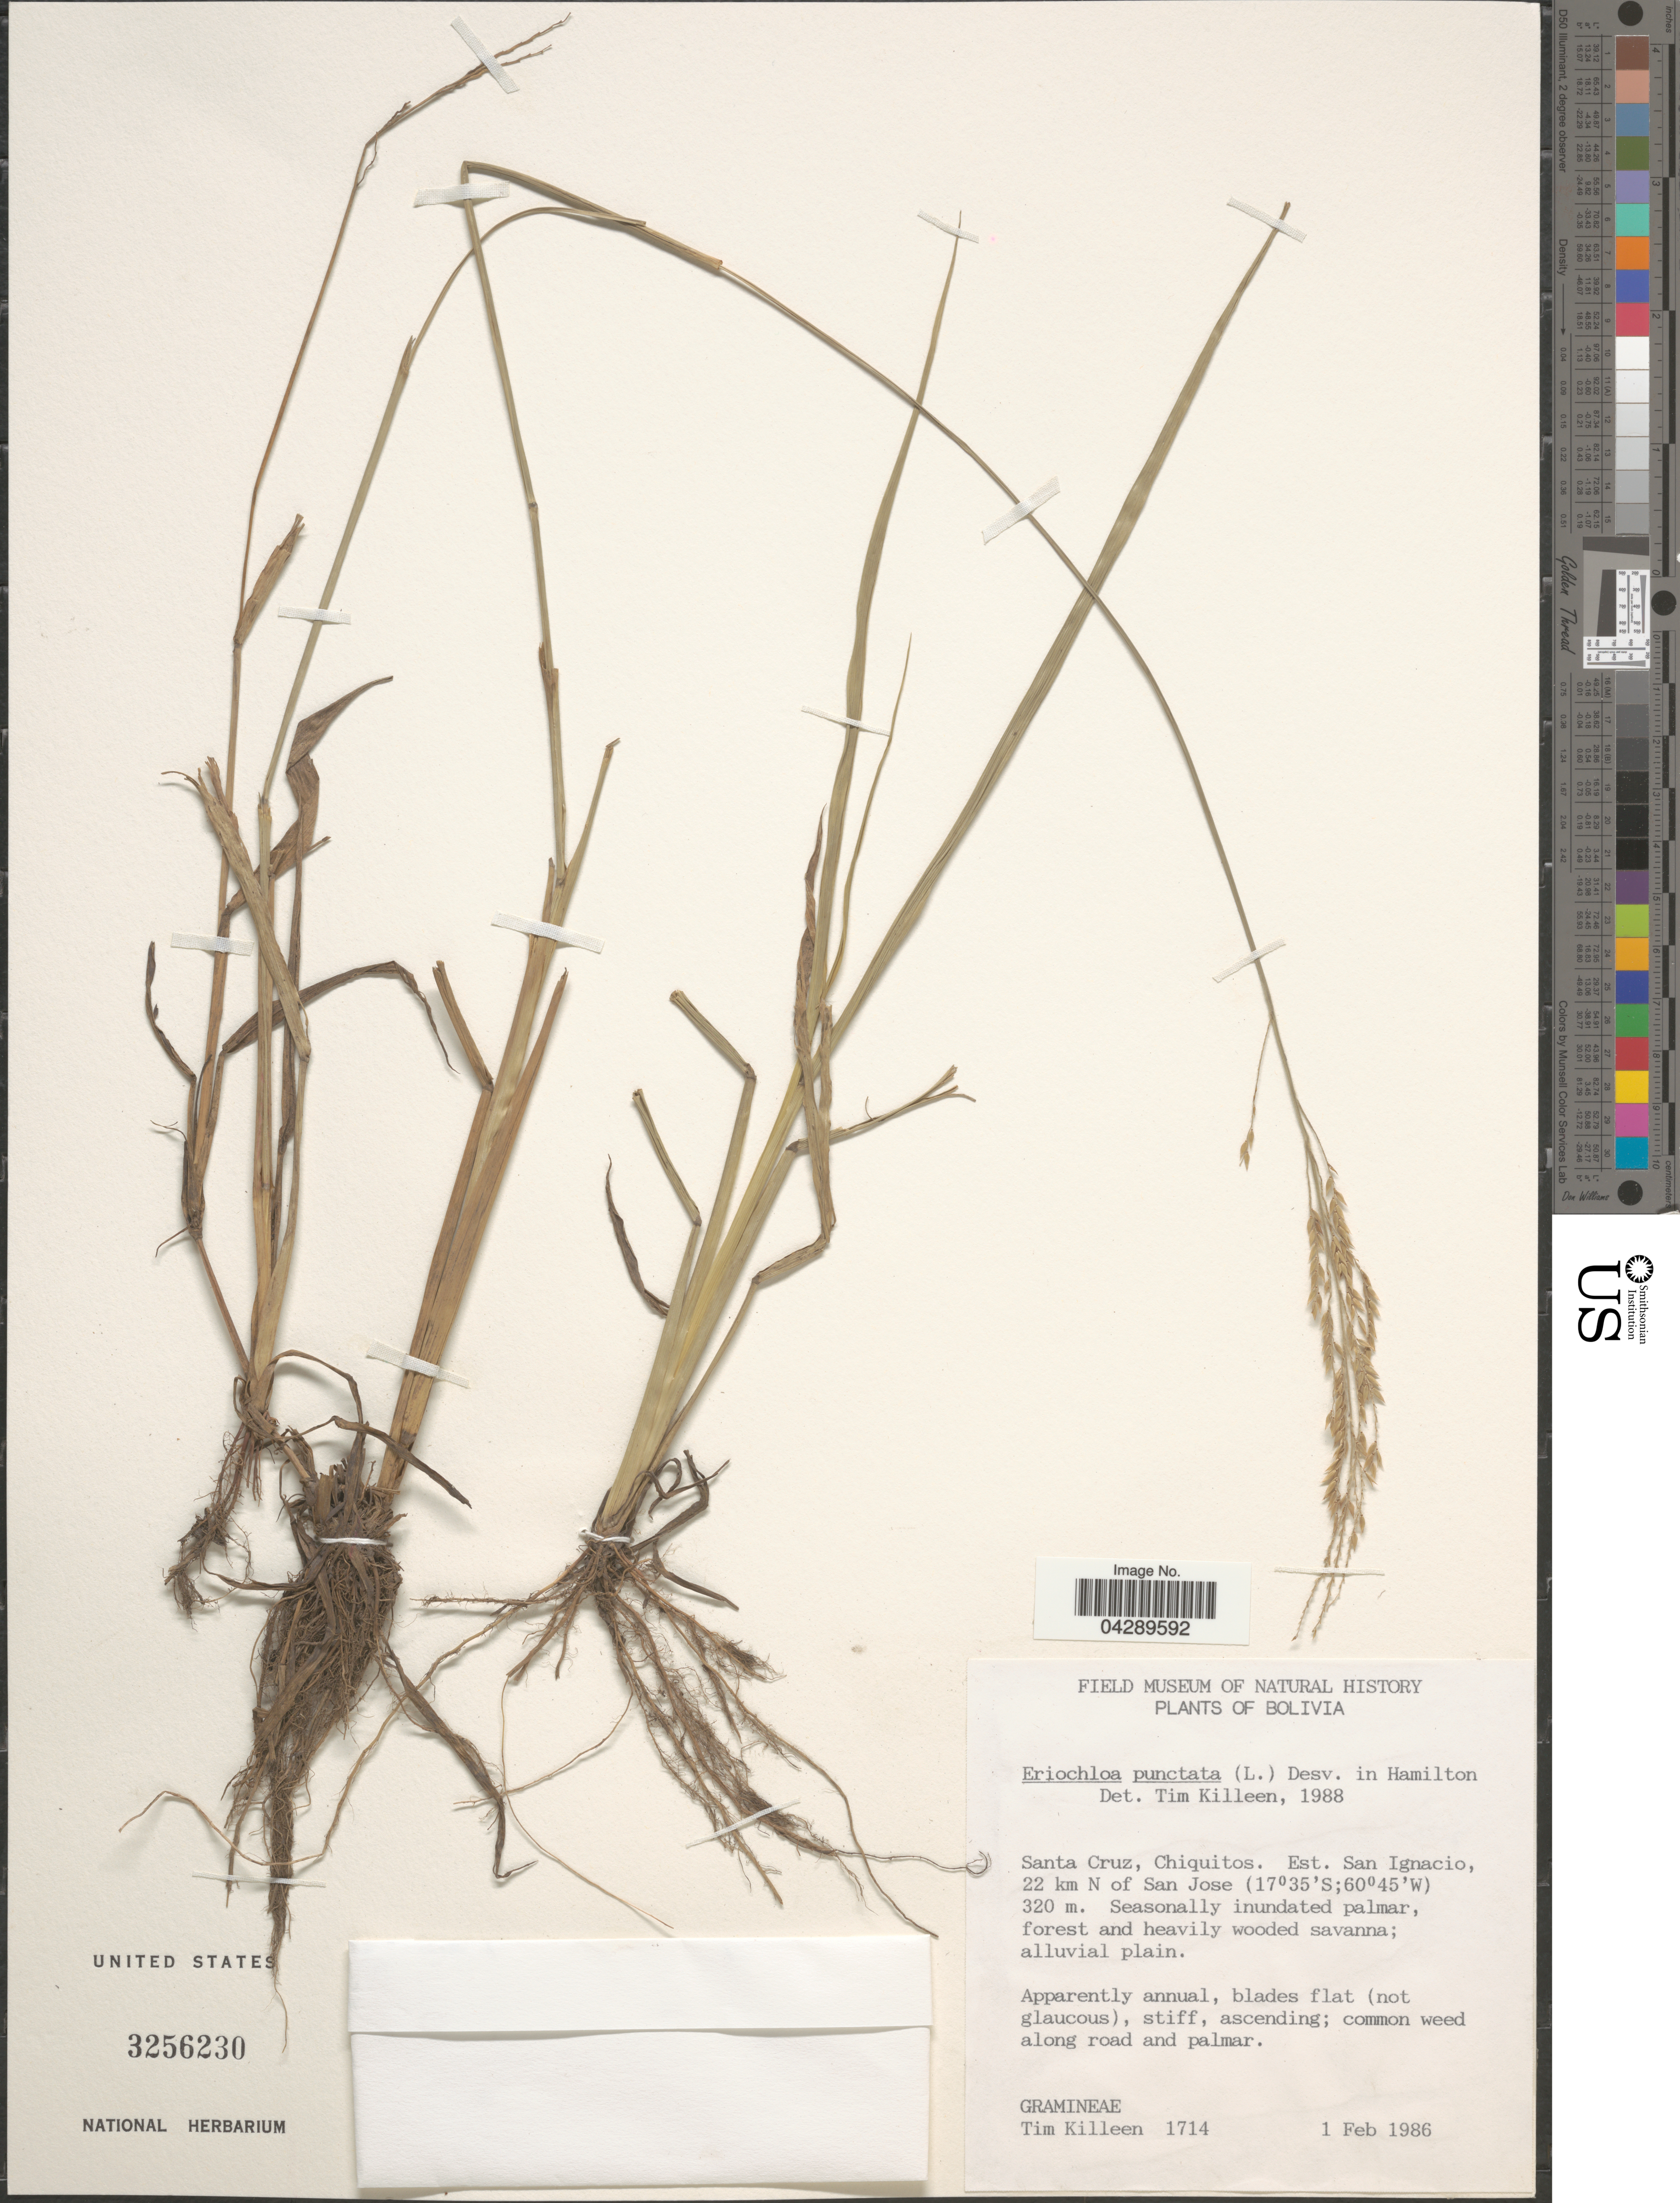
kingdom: Plantae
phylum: Tracheophyta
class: Liliopsida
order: Poales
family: Poaceae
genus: Eriochloa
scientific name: Eriochloa punctata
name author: (L.) Desv. ex Ham.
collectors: T. J. Killeen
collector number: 1714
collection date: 1986-02-01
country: Bolivia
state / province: Santa Cruz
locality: Chiquitos. Est. San Ignacio, 22 km N of San Jose.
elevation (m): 320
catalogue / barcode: US 3256230